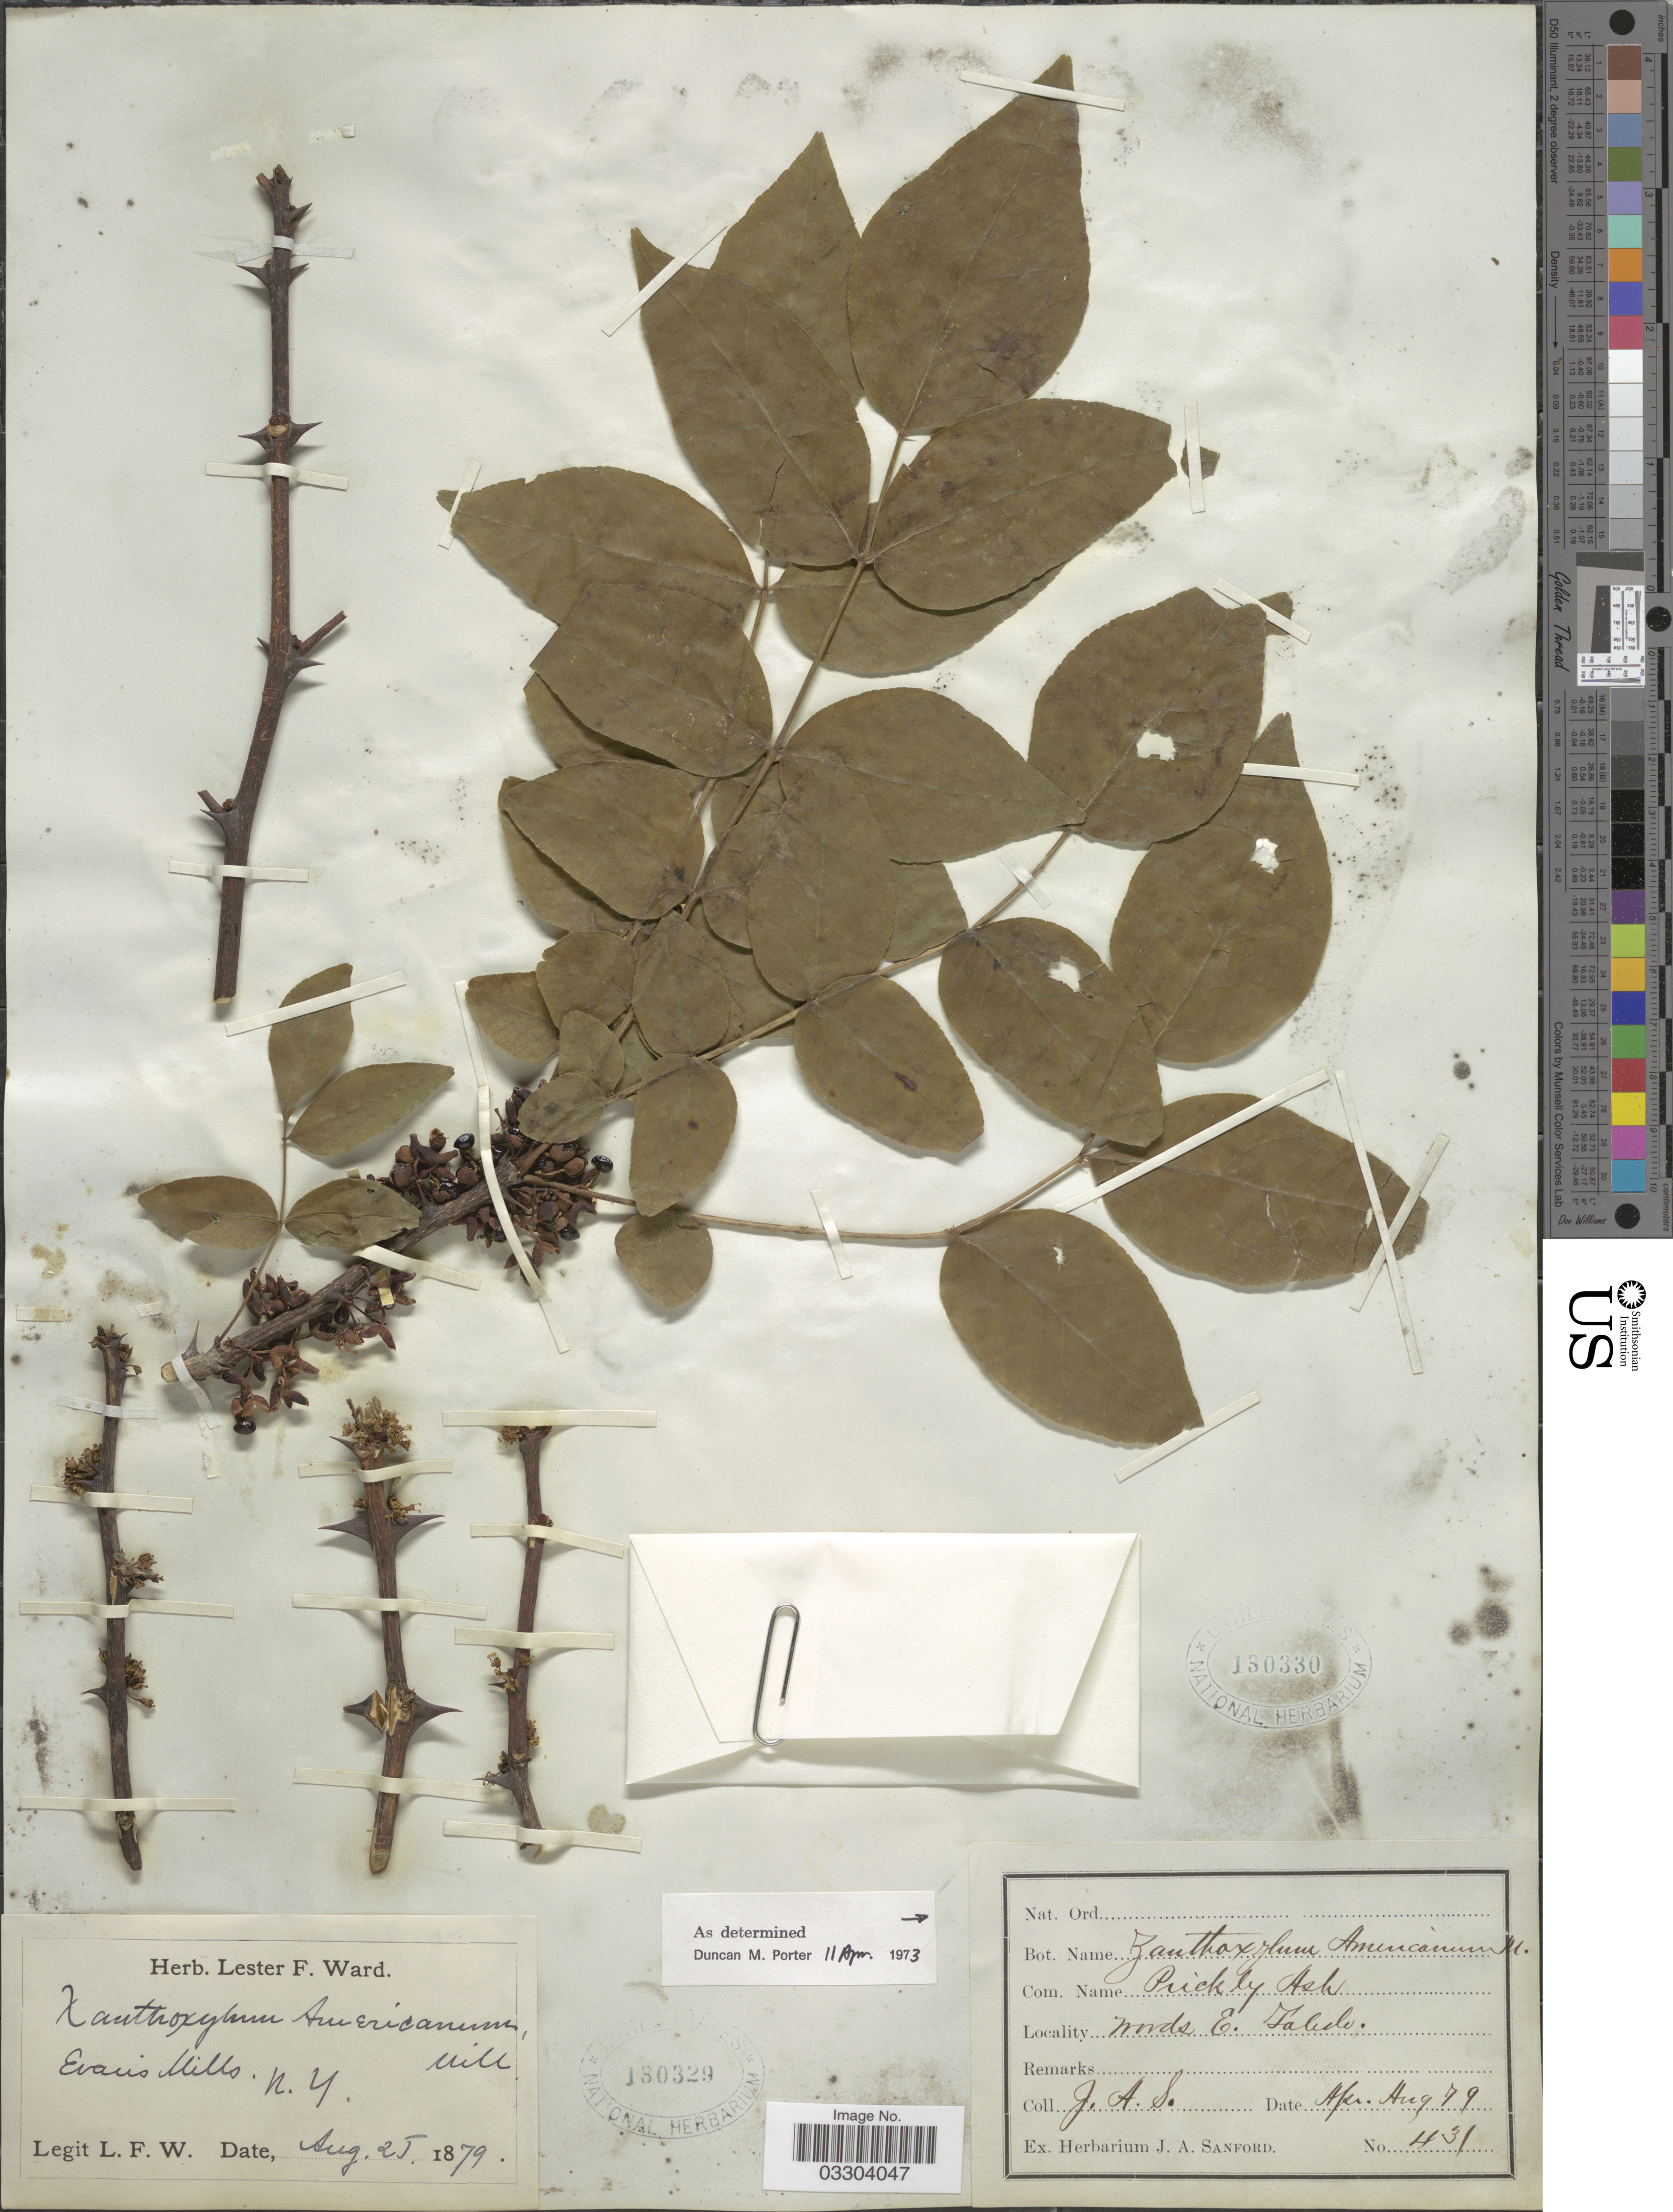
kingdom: Plantae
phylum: Tracheophyta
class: Magnoliopsida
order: Sapindales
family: Rutaceae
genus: Zanthoxylum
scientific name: Zanthoxylum americanum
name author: Mill.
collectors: J. Sanford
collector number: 431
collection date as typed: Transcribed d/m/y: /4/79 to /8/79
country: United States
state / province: Ohio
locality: Woods E. Toledo.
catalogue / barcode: US 130330-2